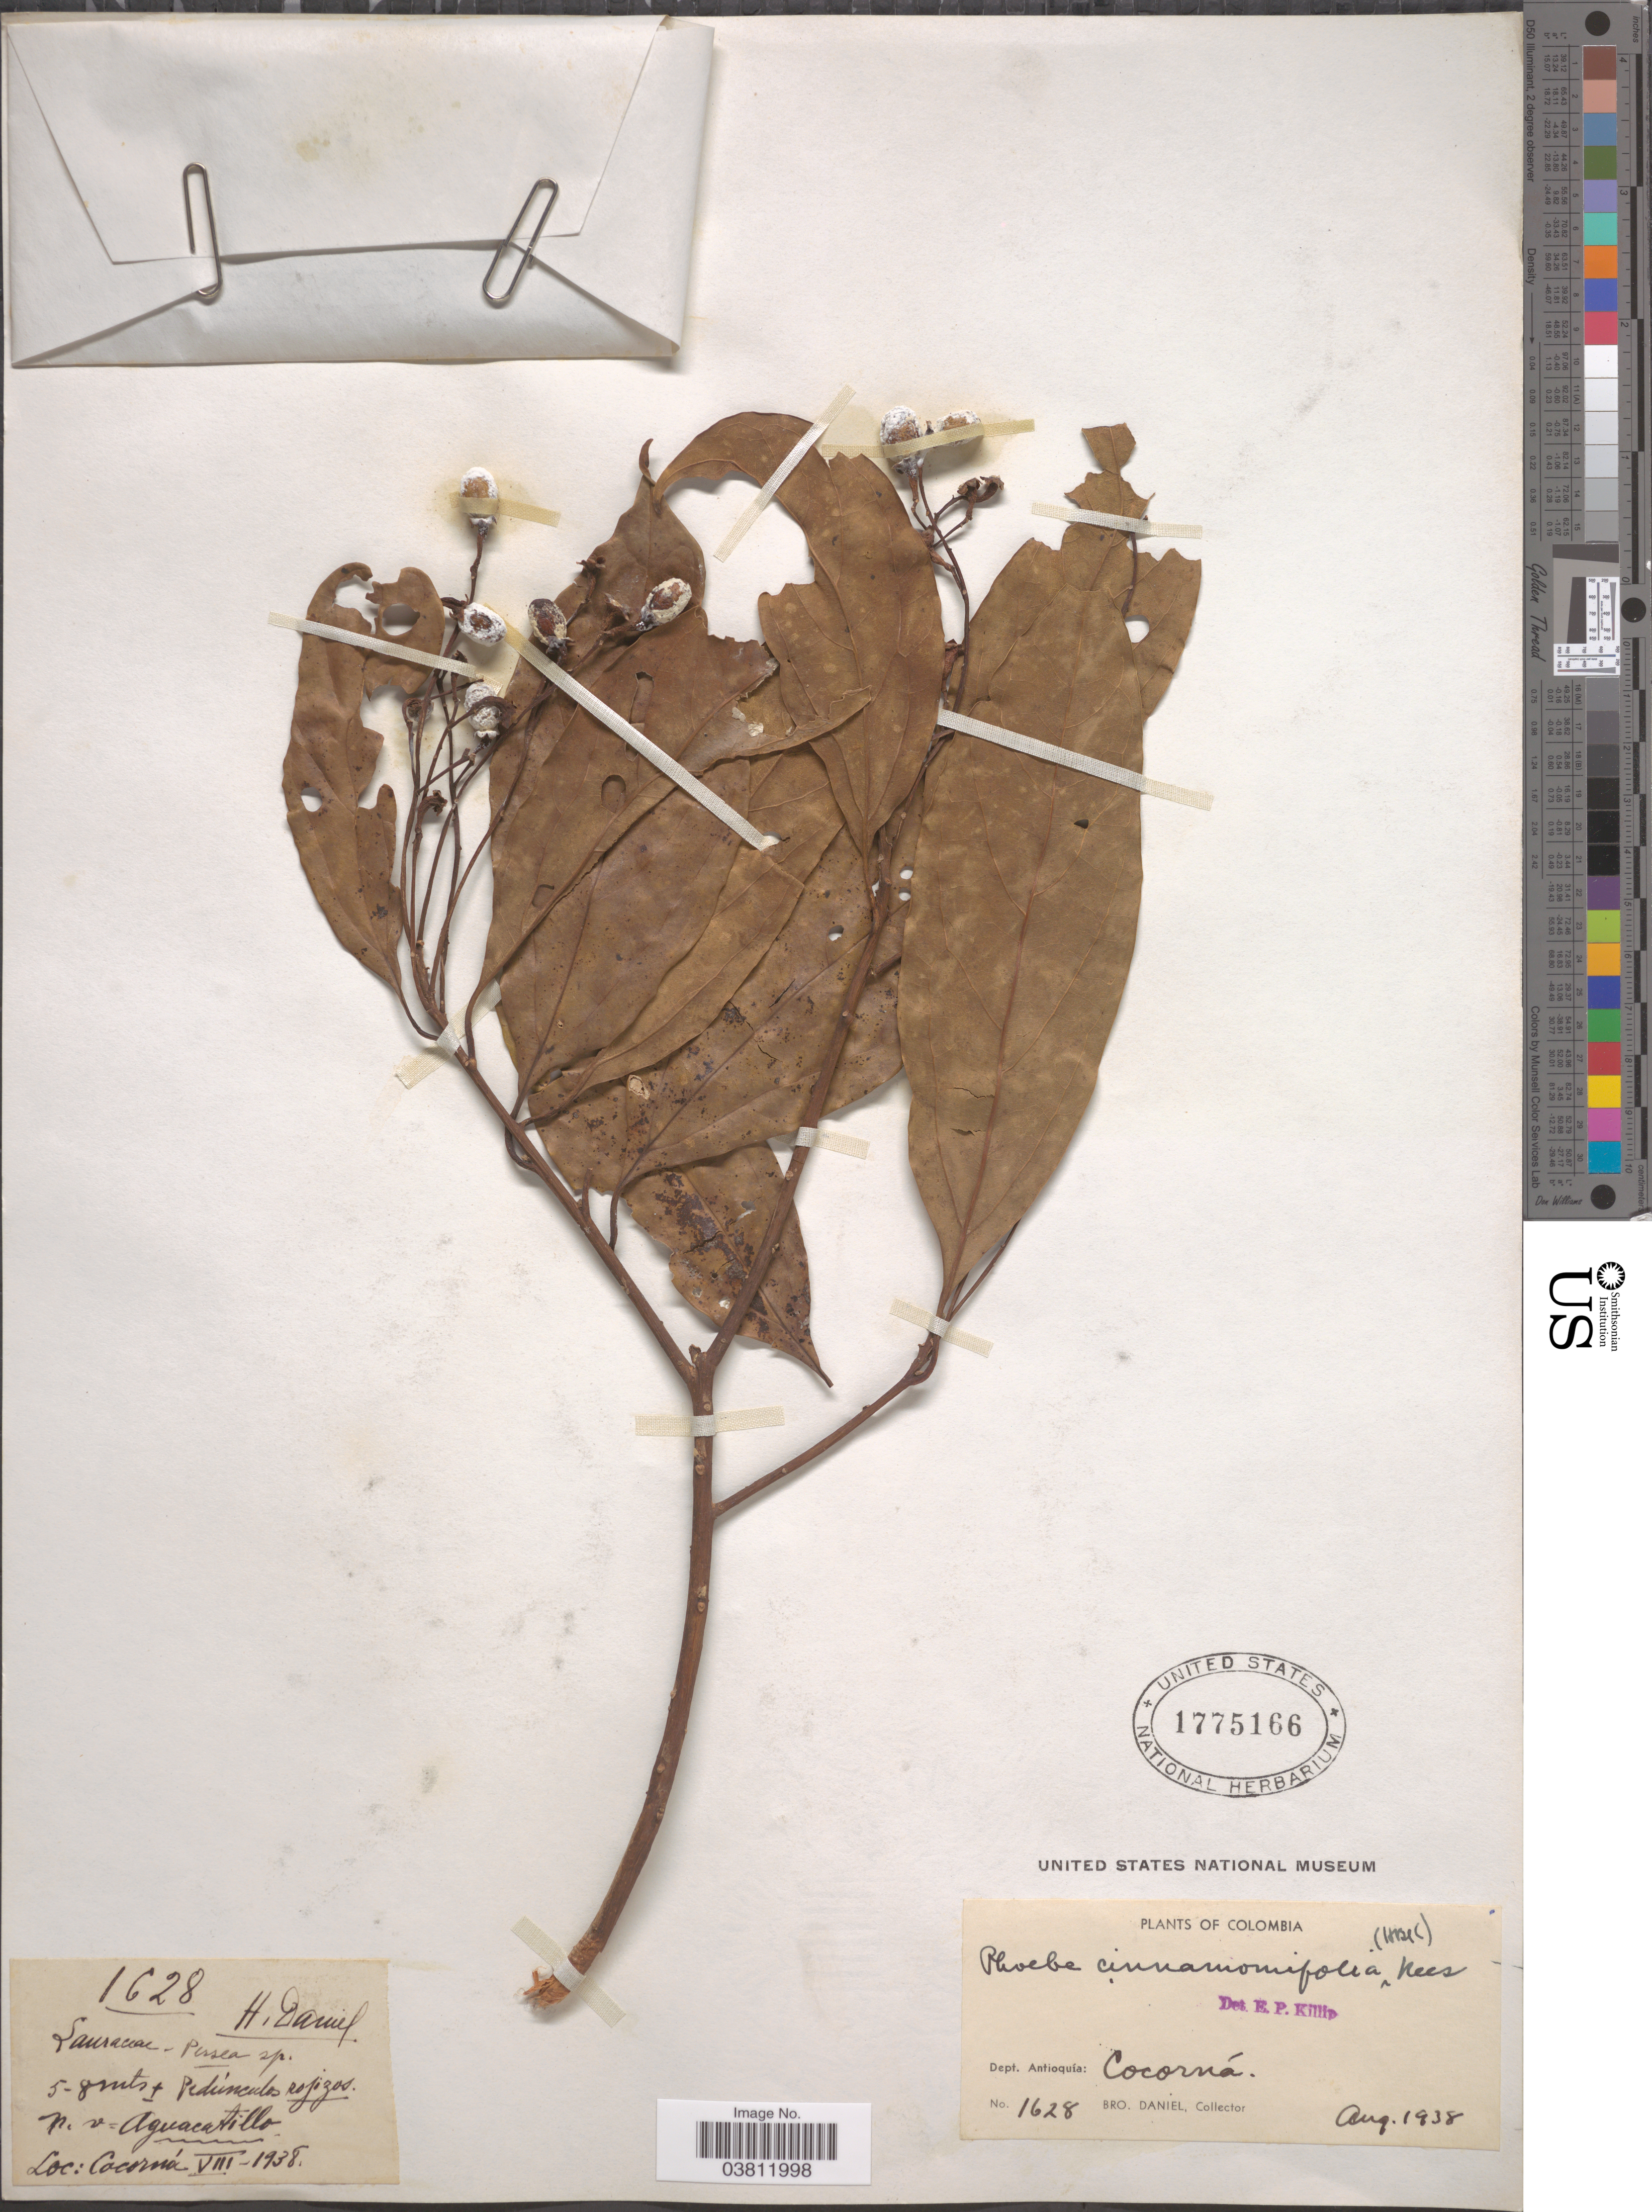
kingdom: Plantae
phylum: Tracheophyta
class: Magnoliopsida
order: Laurales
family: Lauraceae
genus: Phoebe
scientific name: Phoebe cinnamomifolia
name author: (Kunth) Nees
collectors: Bro. Daniel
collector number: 1628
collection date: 1938-08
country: Colombia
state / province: Antioquia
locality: Dept. Antioquía: Cocorná.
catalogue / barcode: US 1775166